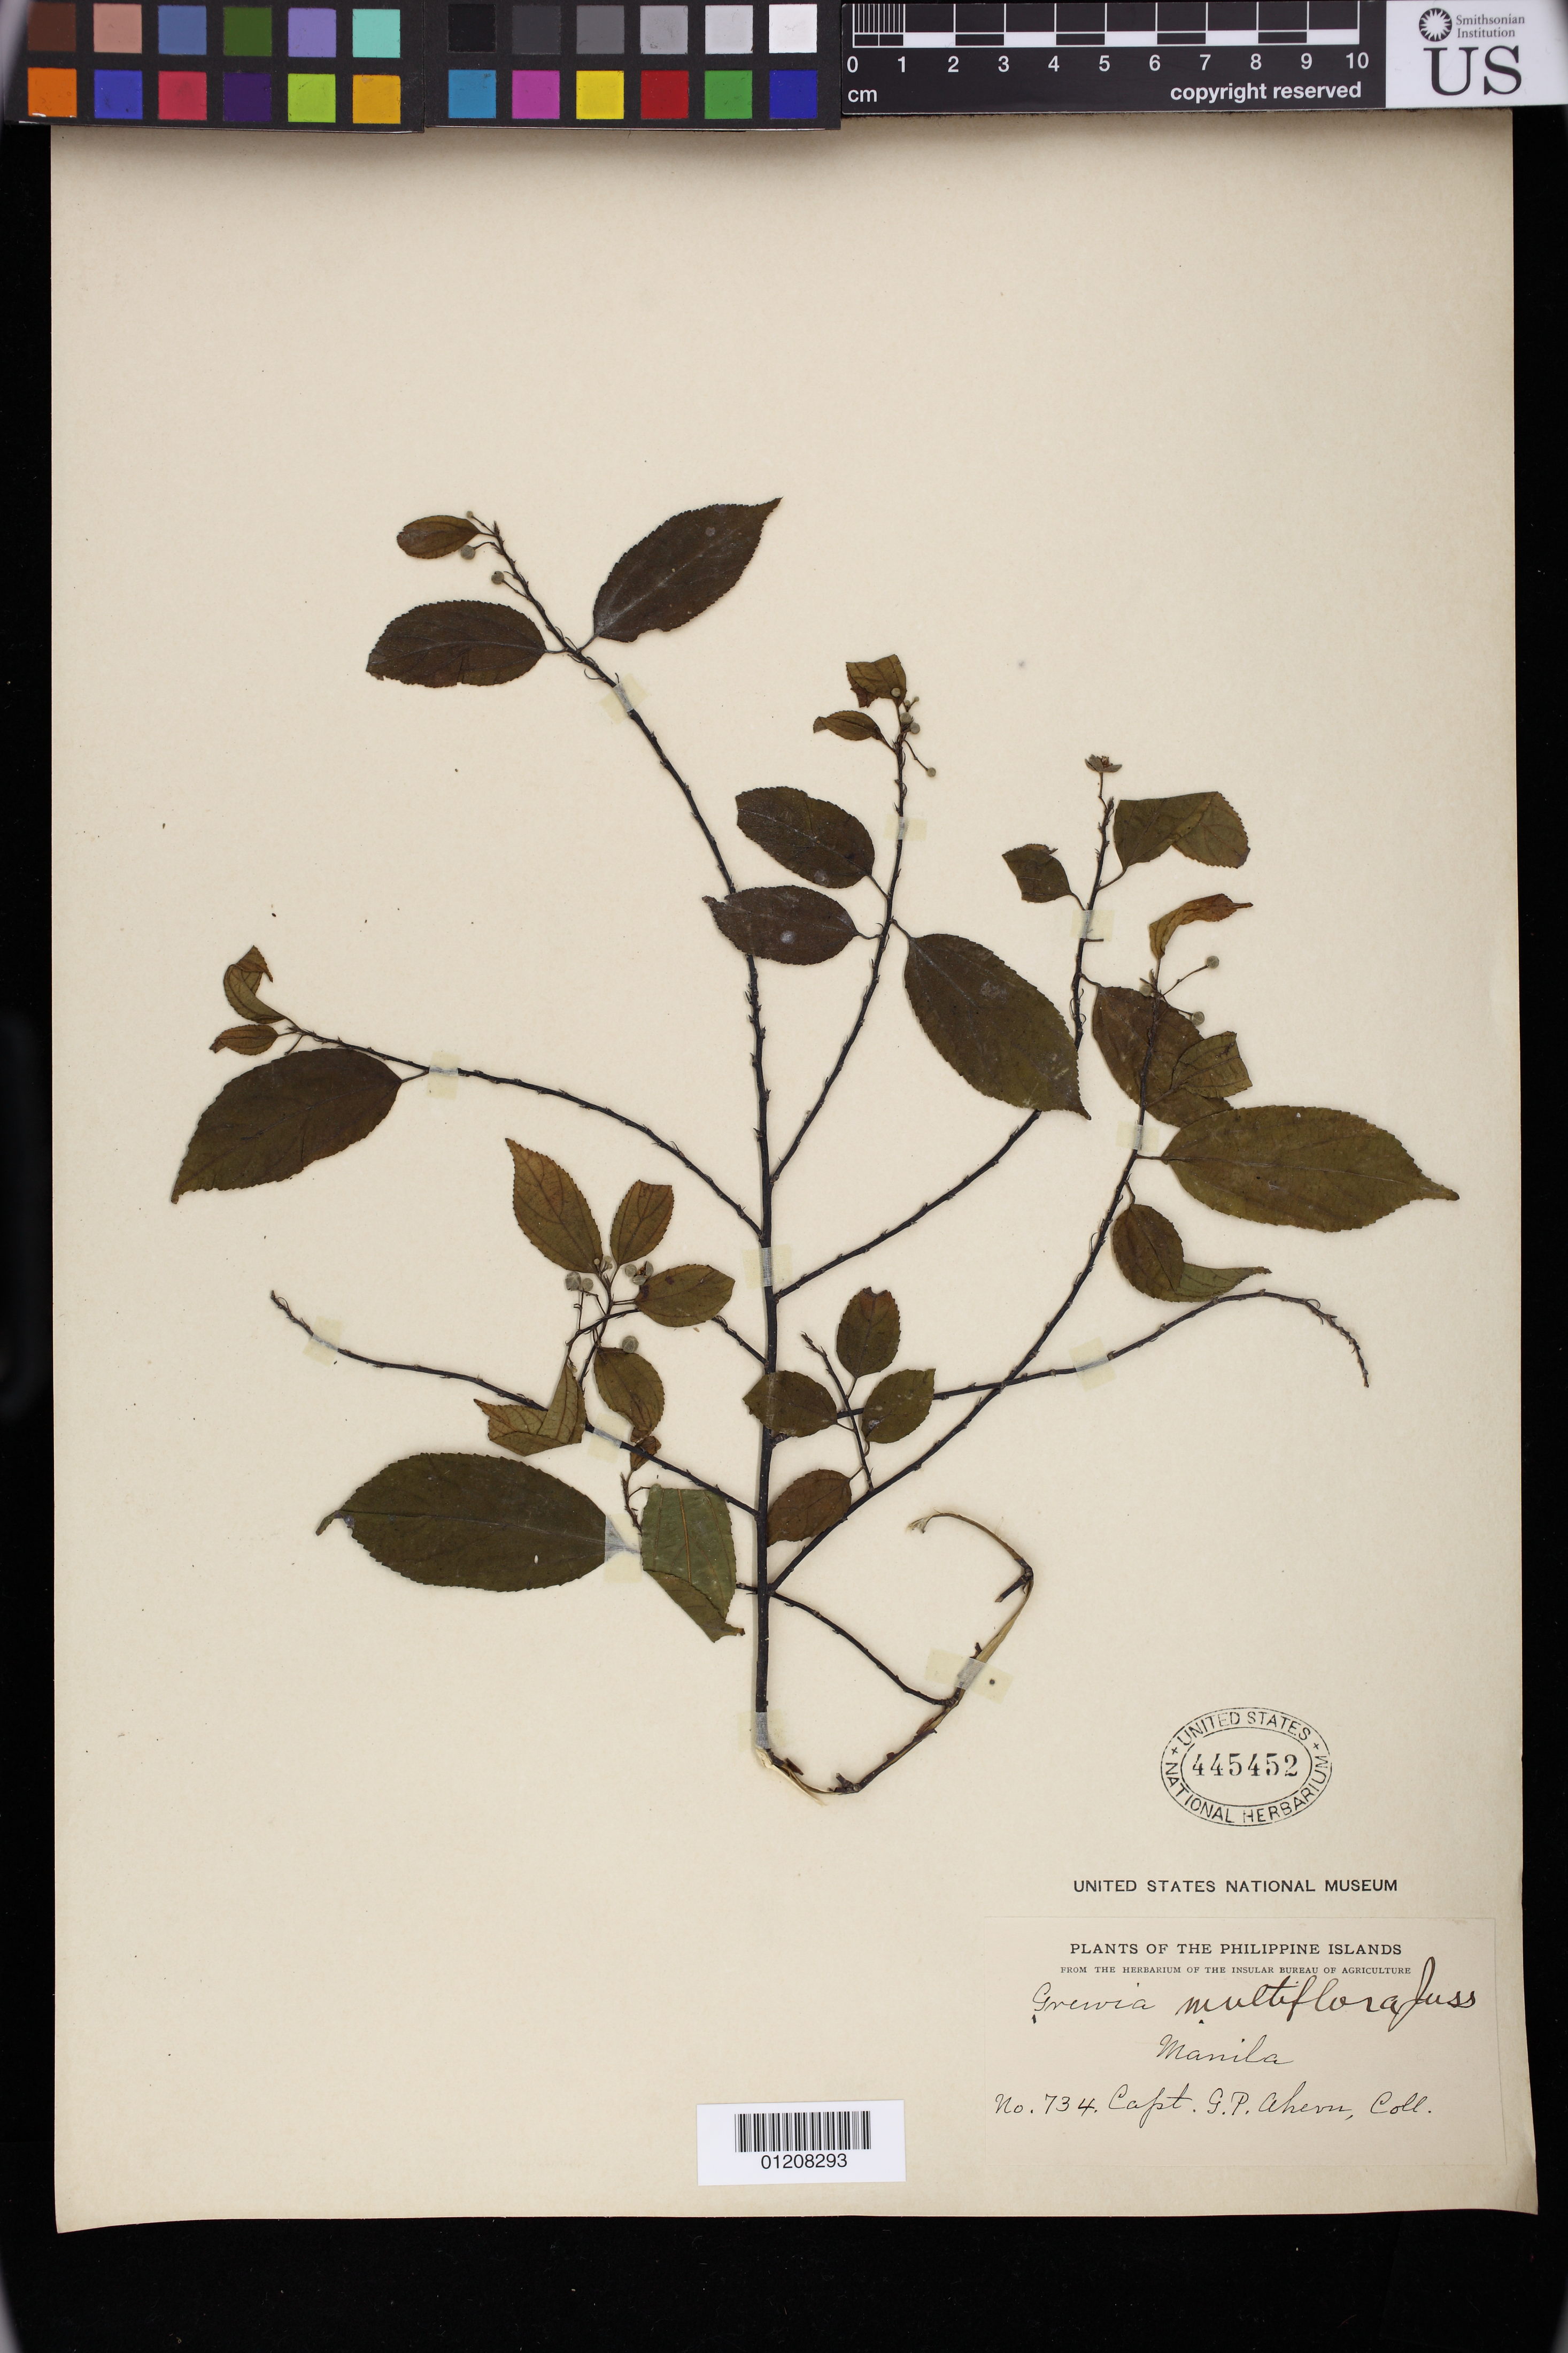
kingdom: Plantae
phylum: Tracheophyta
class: Magnoliopsida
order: Malvales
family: Malvaceae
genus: Grewia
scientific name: Grewia multiflora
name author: Juss.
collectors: G. Ahern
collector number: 734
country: Philippines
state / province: National Capital Region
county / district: Manila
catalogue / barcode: US 445452